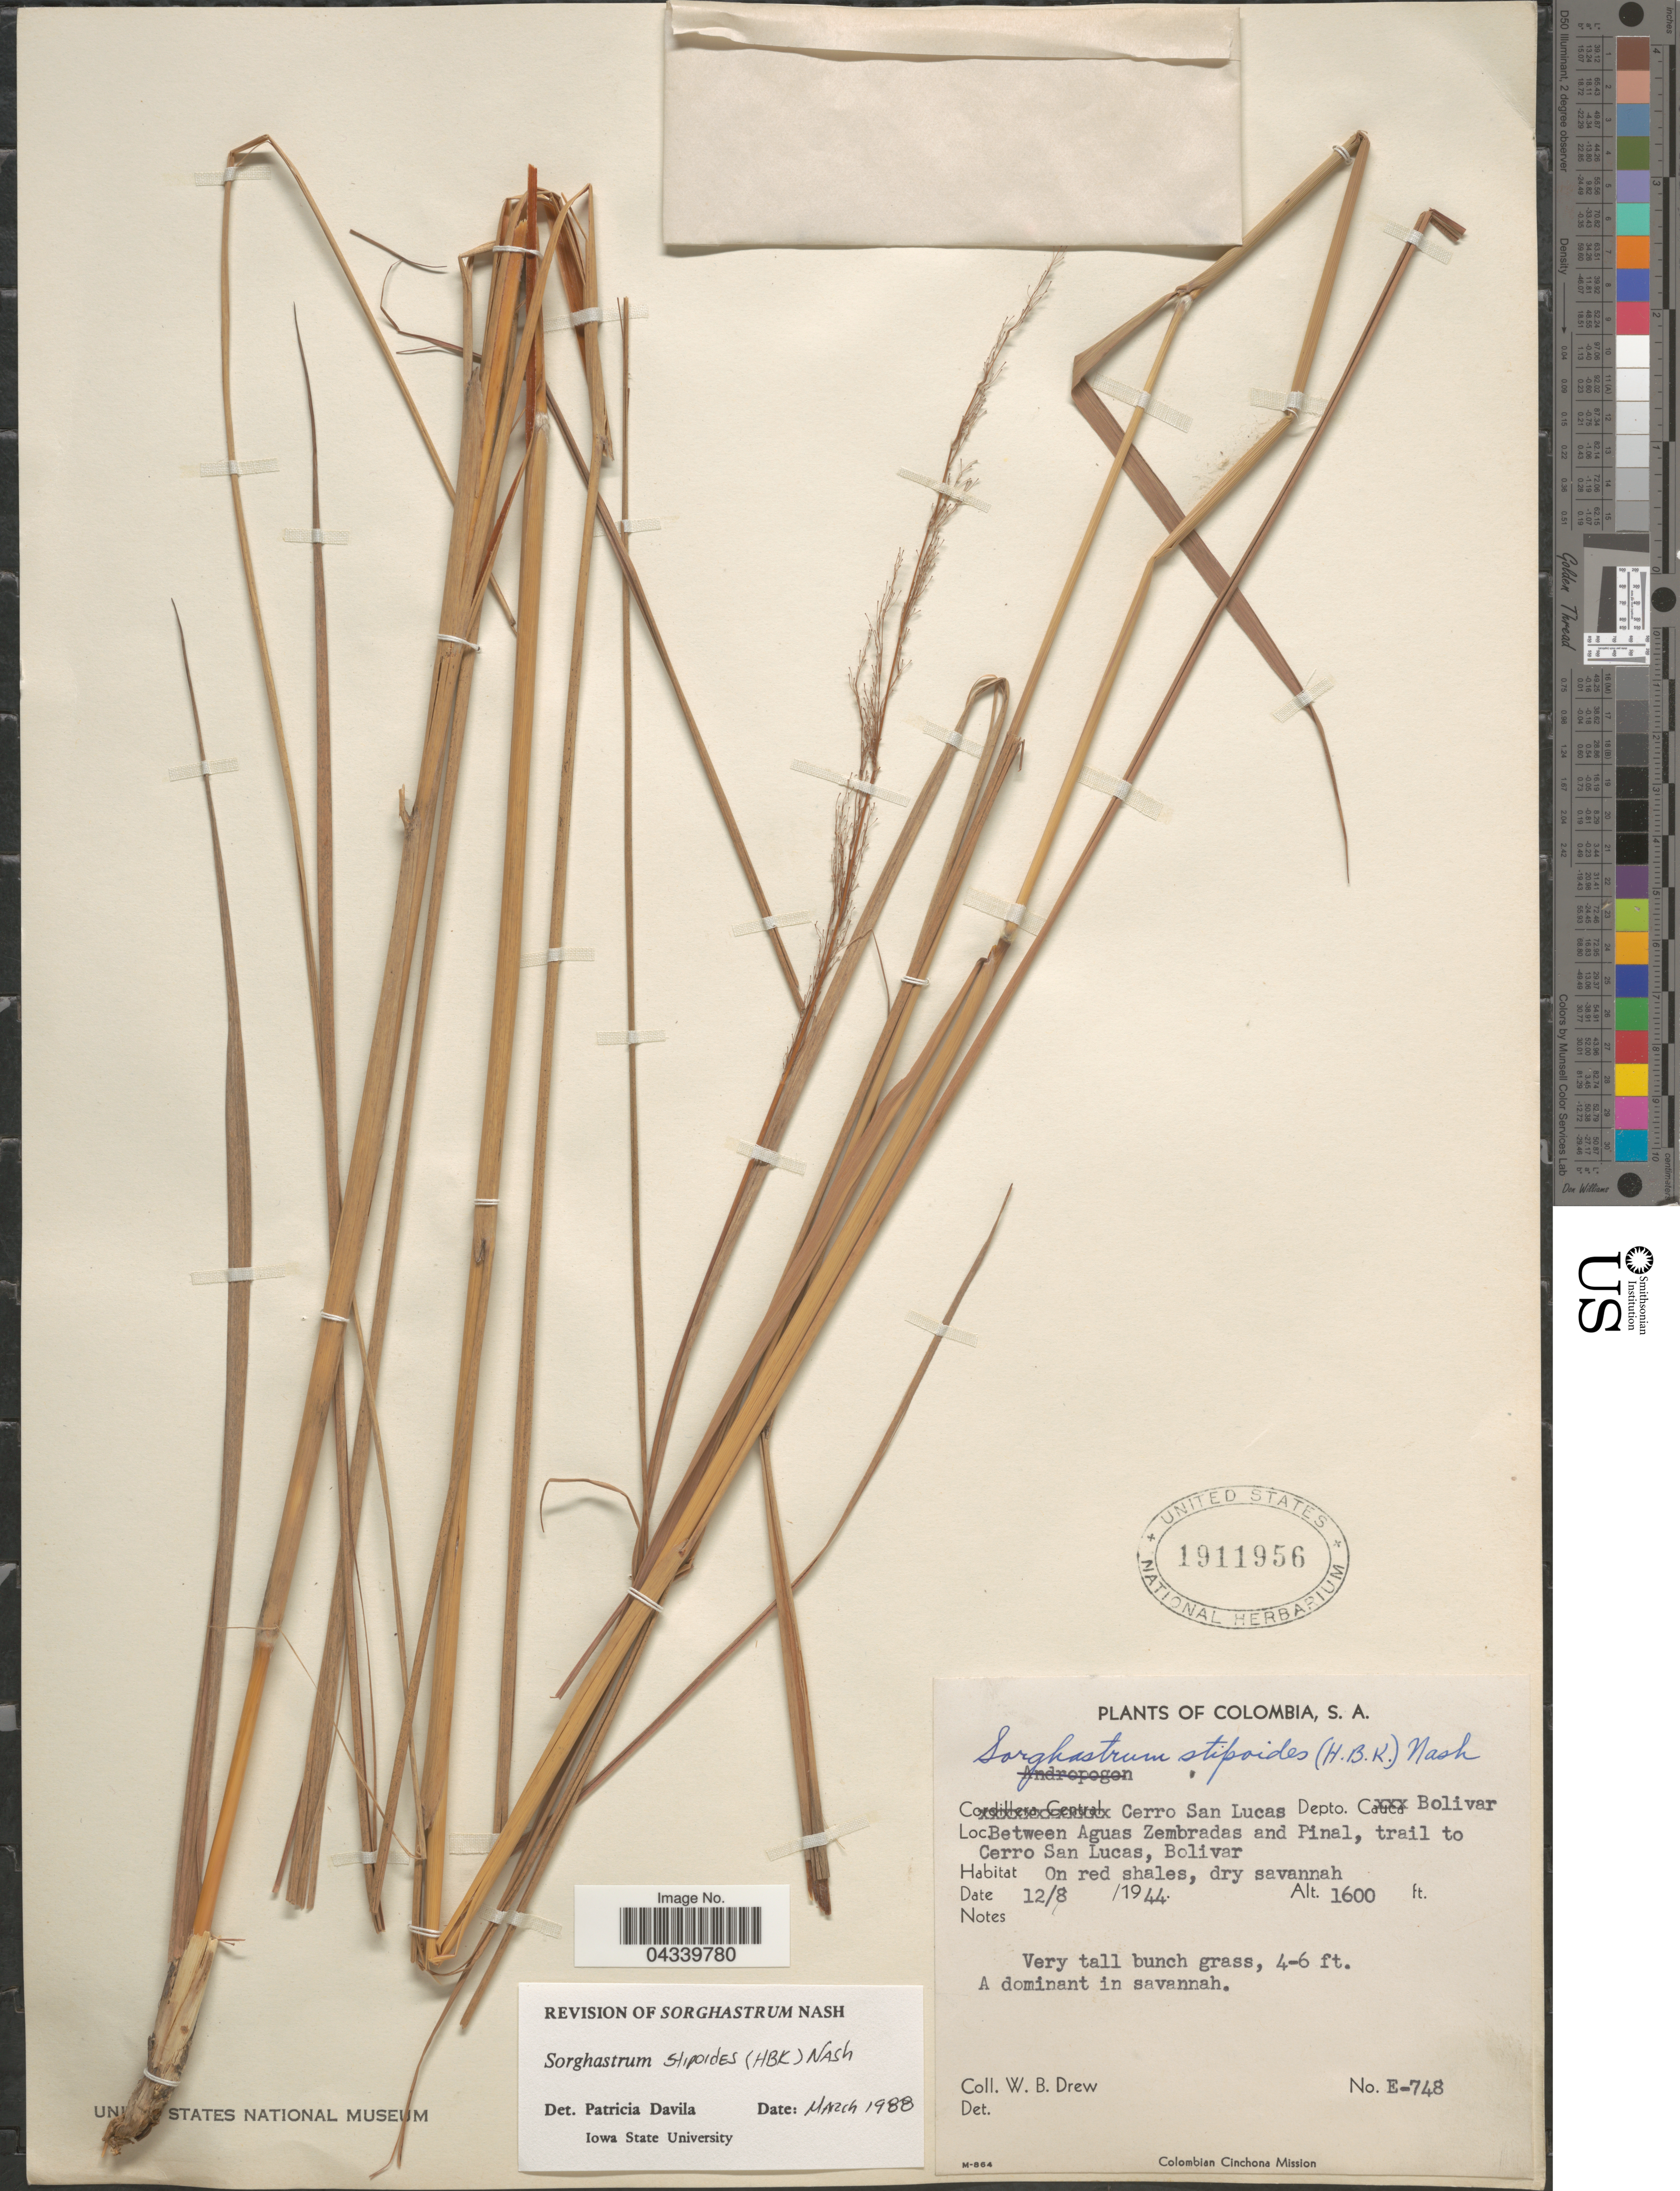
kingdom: Plantae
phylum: Tracheophyta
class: Liliopsida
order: Poales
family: Poaceae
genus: Sorghastrum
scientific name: Sorghastrum stipoides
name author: (Kunth) Nash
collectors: W. B. Drew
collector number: E-748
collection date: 1944-08-12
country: Colombia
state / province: Bolívar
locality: Cerro San Lucas Depto. Bolivar. Between Aguas Zembradas and Pinal, trail to Cerro San Lucas, Bolivar. Colombian Cinchona Mission.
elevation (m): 488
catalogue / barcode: US 1911956